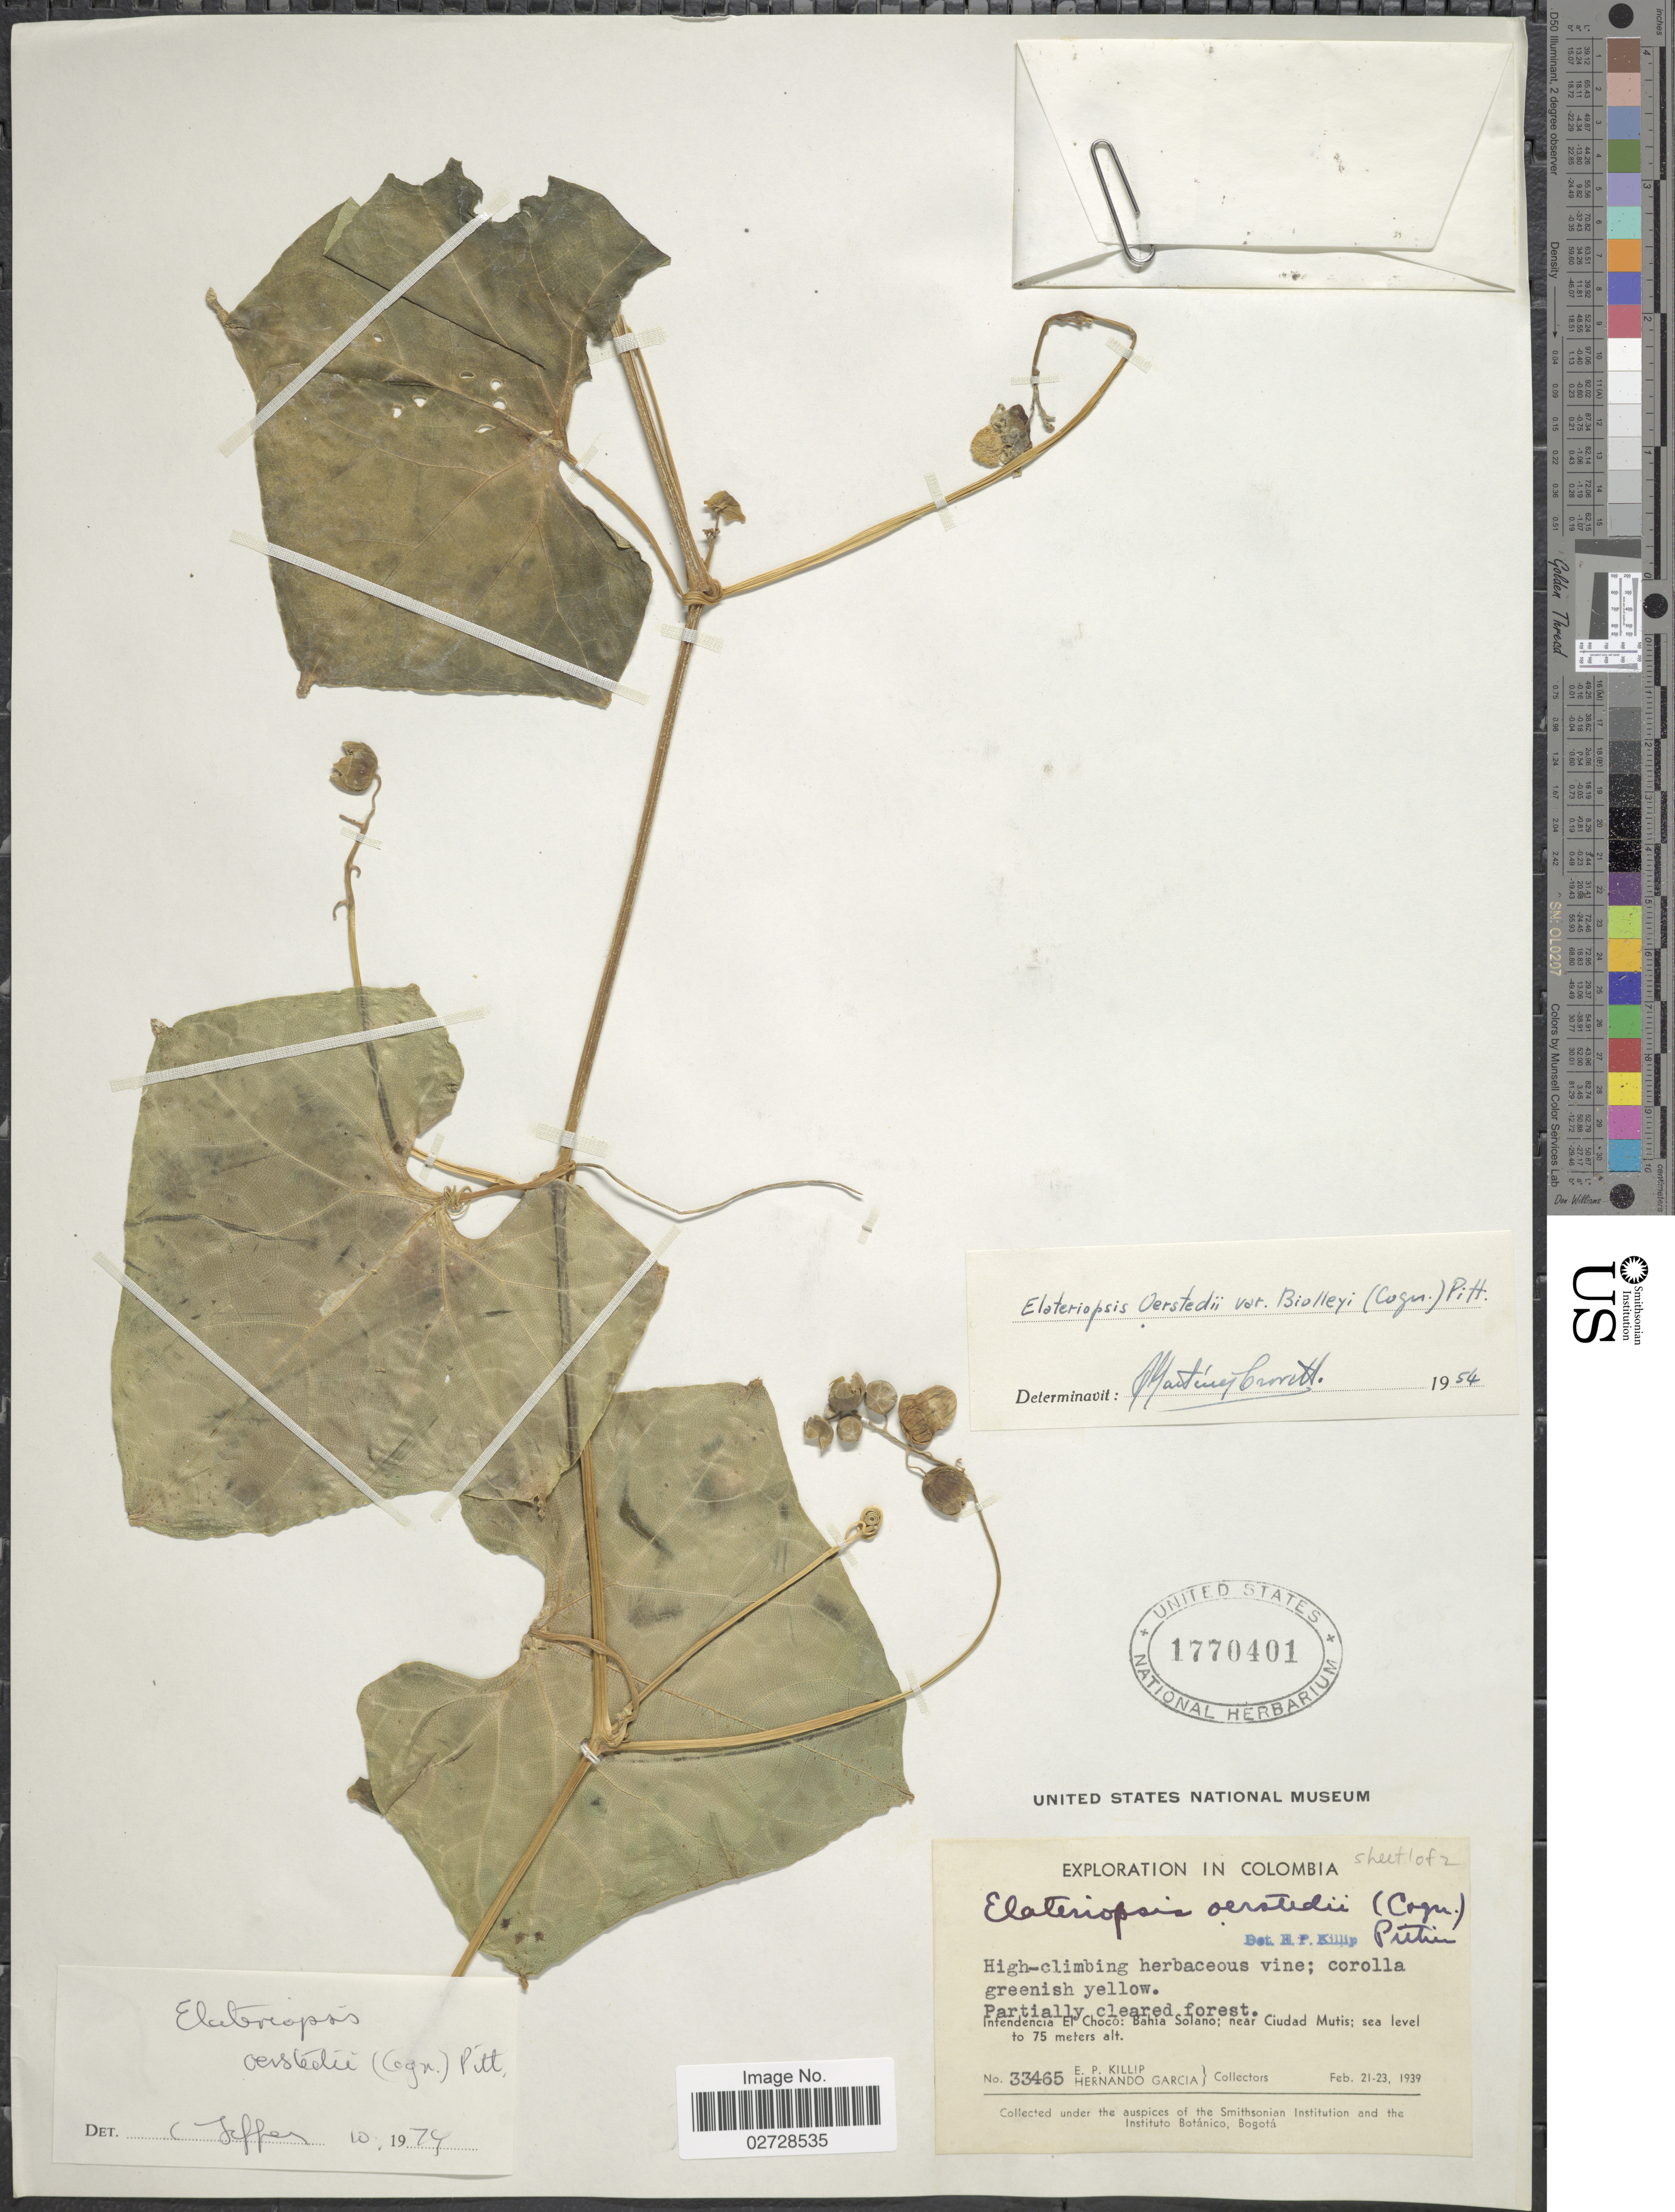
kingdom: Plantae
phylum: Tracheophyta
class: Magnoliopsida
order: Cucurbitales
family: Cucurbitaceae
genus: Hanburia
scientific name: Hanburia oerstedii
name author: (Cogn.) H. Schaef. & S.S. Renner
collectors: E. P. Killip & H. Garcia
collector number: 33465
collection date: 1939-02-21/1939-02-23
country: Colombia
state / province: Chocó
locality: Intendencia El Choco: Bahia Solano; near Ciudad Mutis.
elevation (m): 0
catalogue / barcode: US 1770401